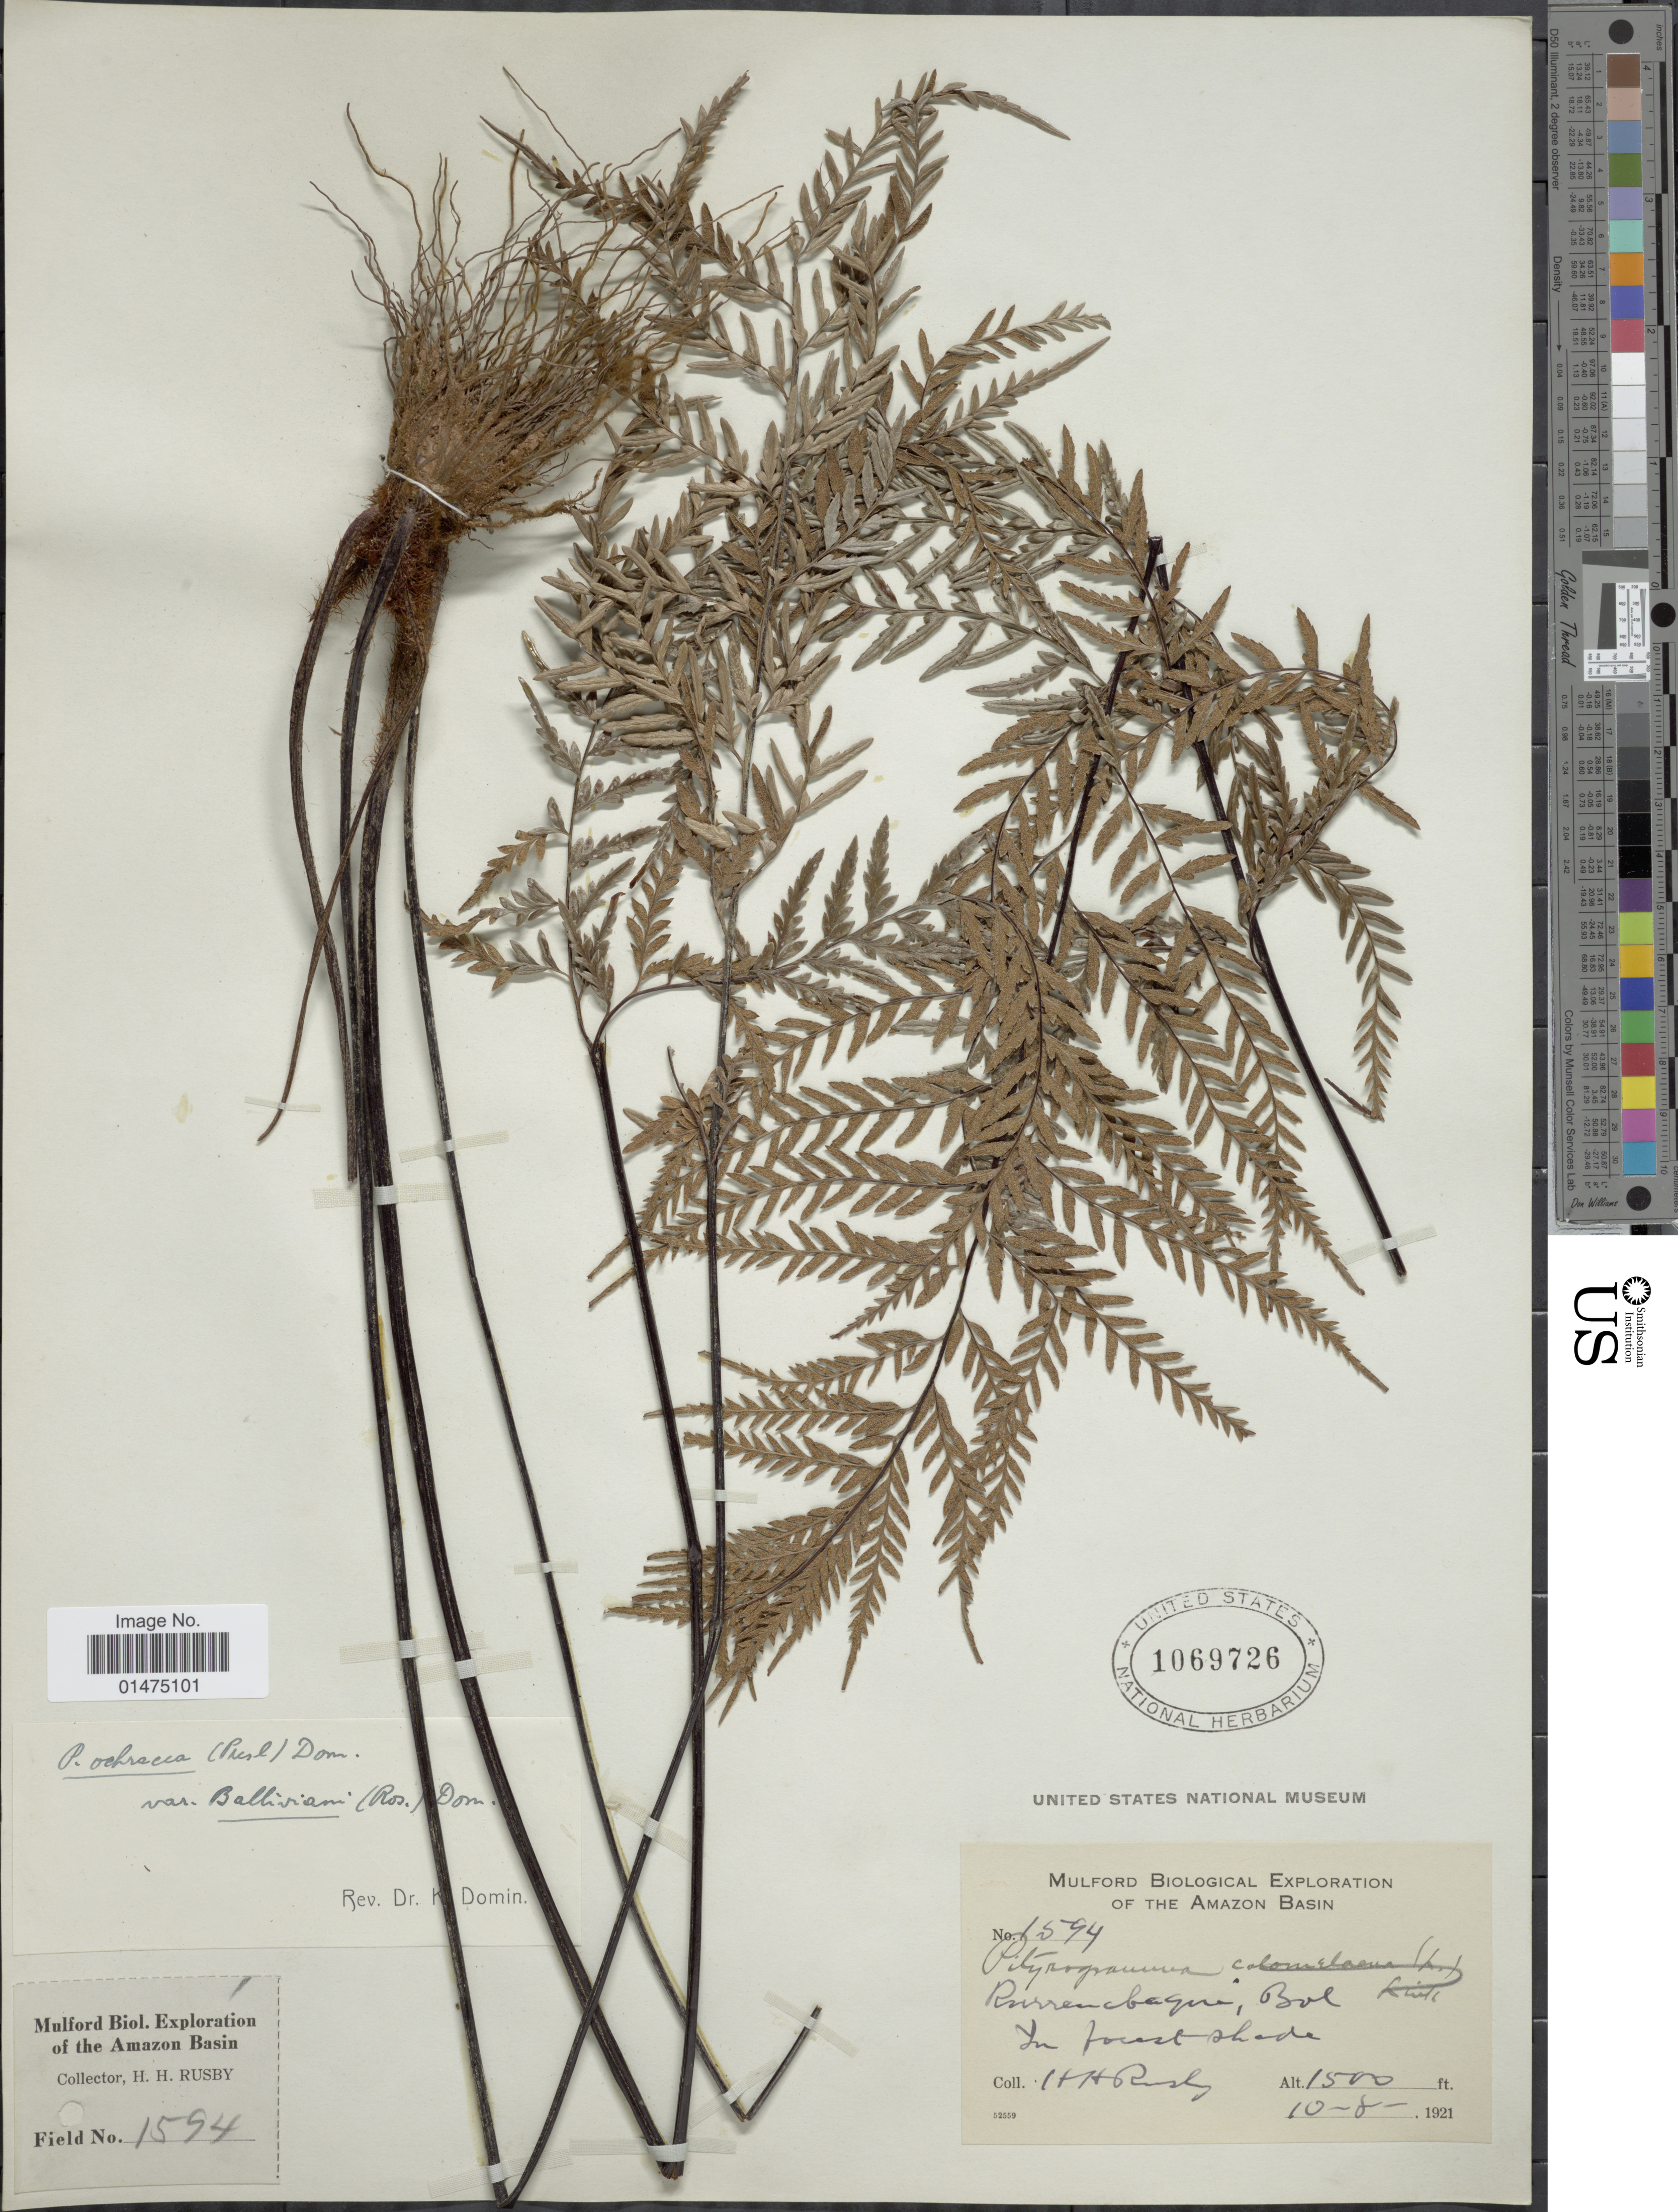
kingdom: Plantae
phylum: Tracheophyta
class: Polypodiopsida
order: Polypodiales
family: Pteridaceae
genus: Pityrogramma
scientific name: Pityrogramma ochracea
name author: (C. Presl) Domin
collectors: H. H. Rusby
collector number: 1594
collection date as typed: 10-8-1921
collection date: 1921-10-08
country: Bolivia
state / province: Beni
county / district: José Ballivián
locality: Rurrenabaque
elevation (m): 457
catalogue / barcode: US 1069726